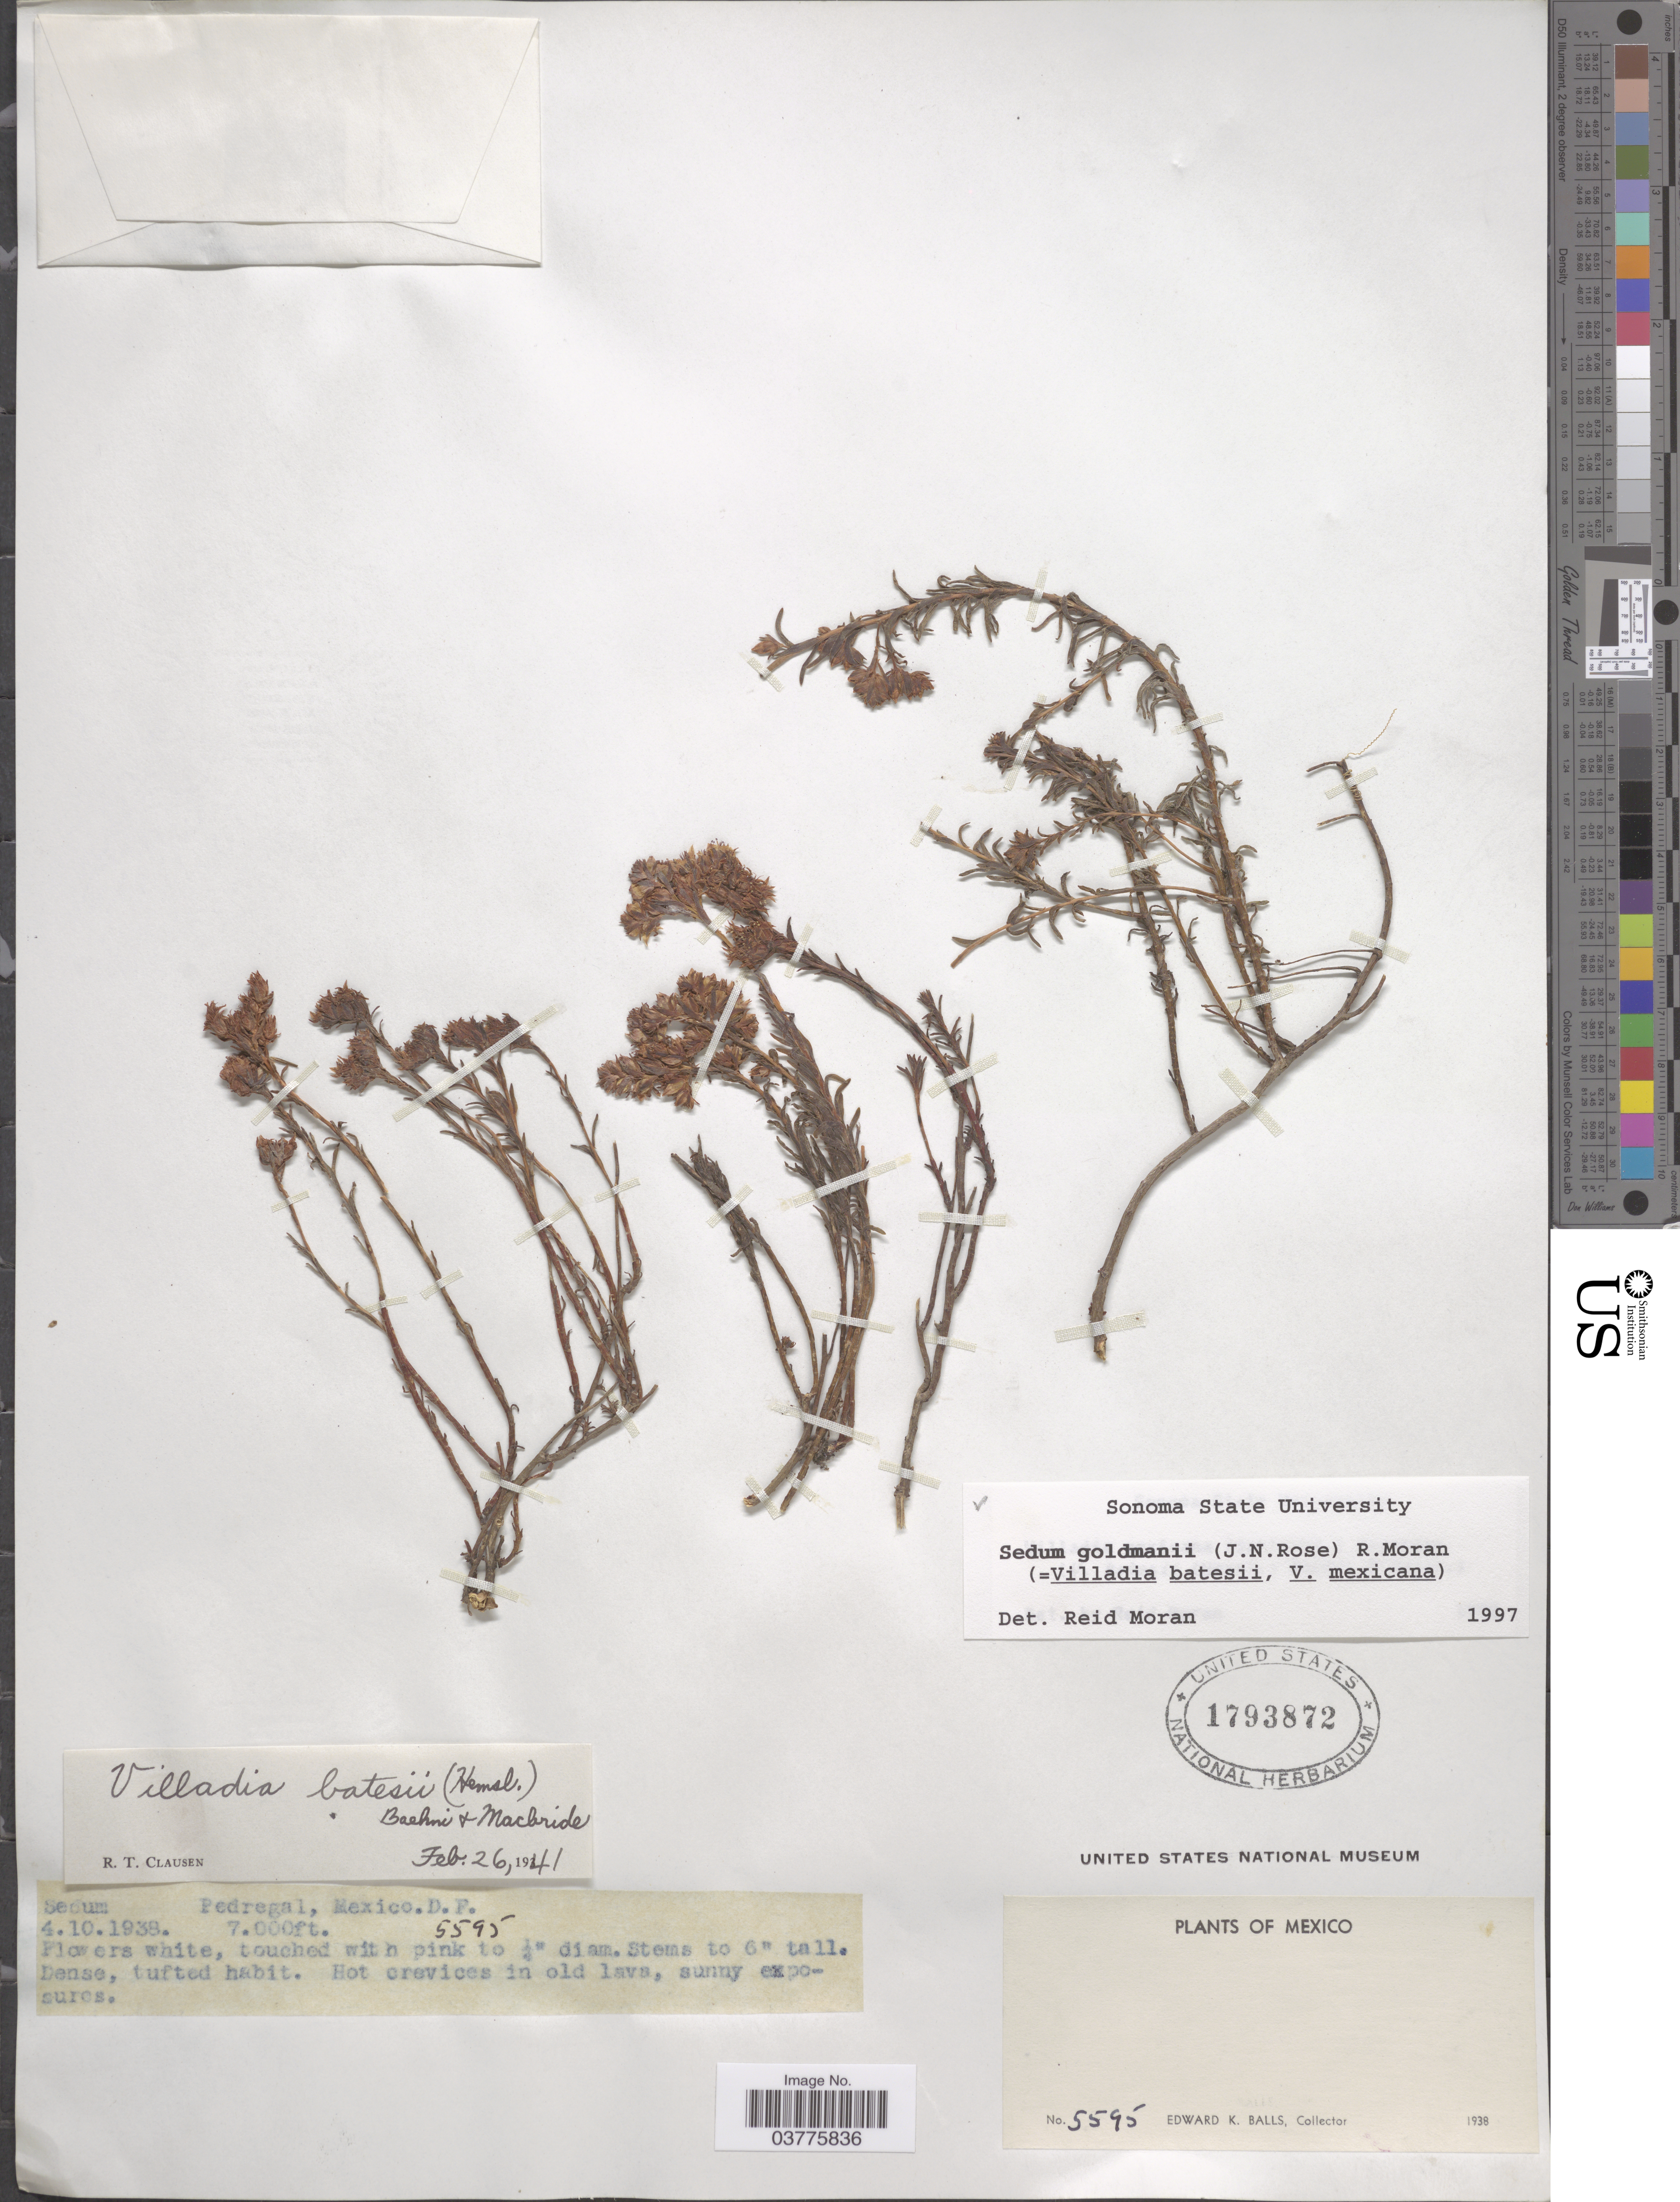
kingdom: Plantae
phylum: Tracheophyta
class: Magnoliopsida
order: Saxifragales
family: Crassulaceae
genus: Sedum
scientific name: Sedum goldmanii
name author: (Rose) Moran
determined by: Moran, R. V.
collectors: E. K. Balls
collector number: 5595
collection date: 1938-10-04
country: Mexico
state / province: Distrito Federal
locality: Pedregal, Mexico D.F.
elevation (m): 2134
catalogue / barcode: US 1793872